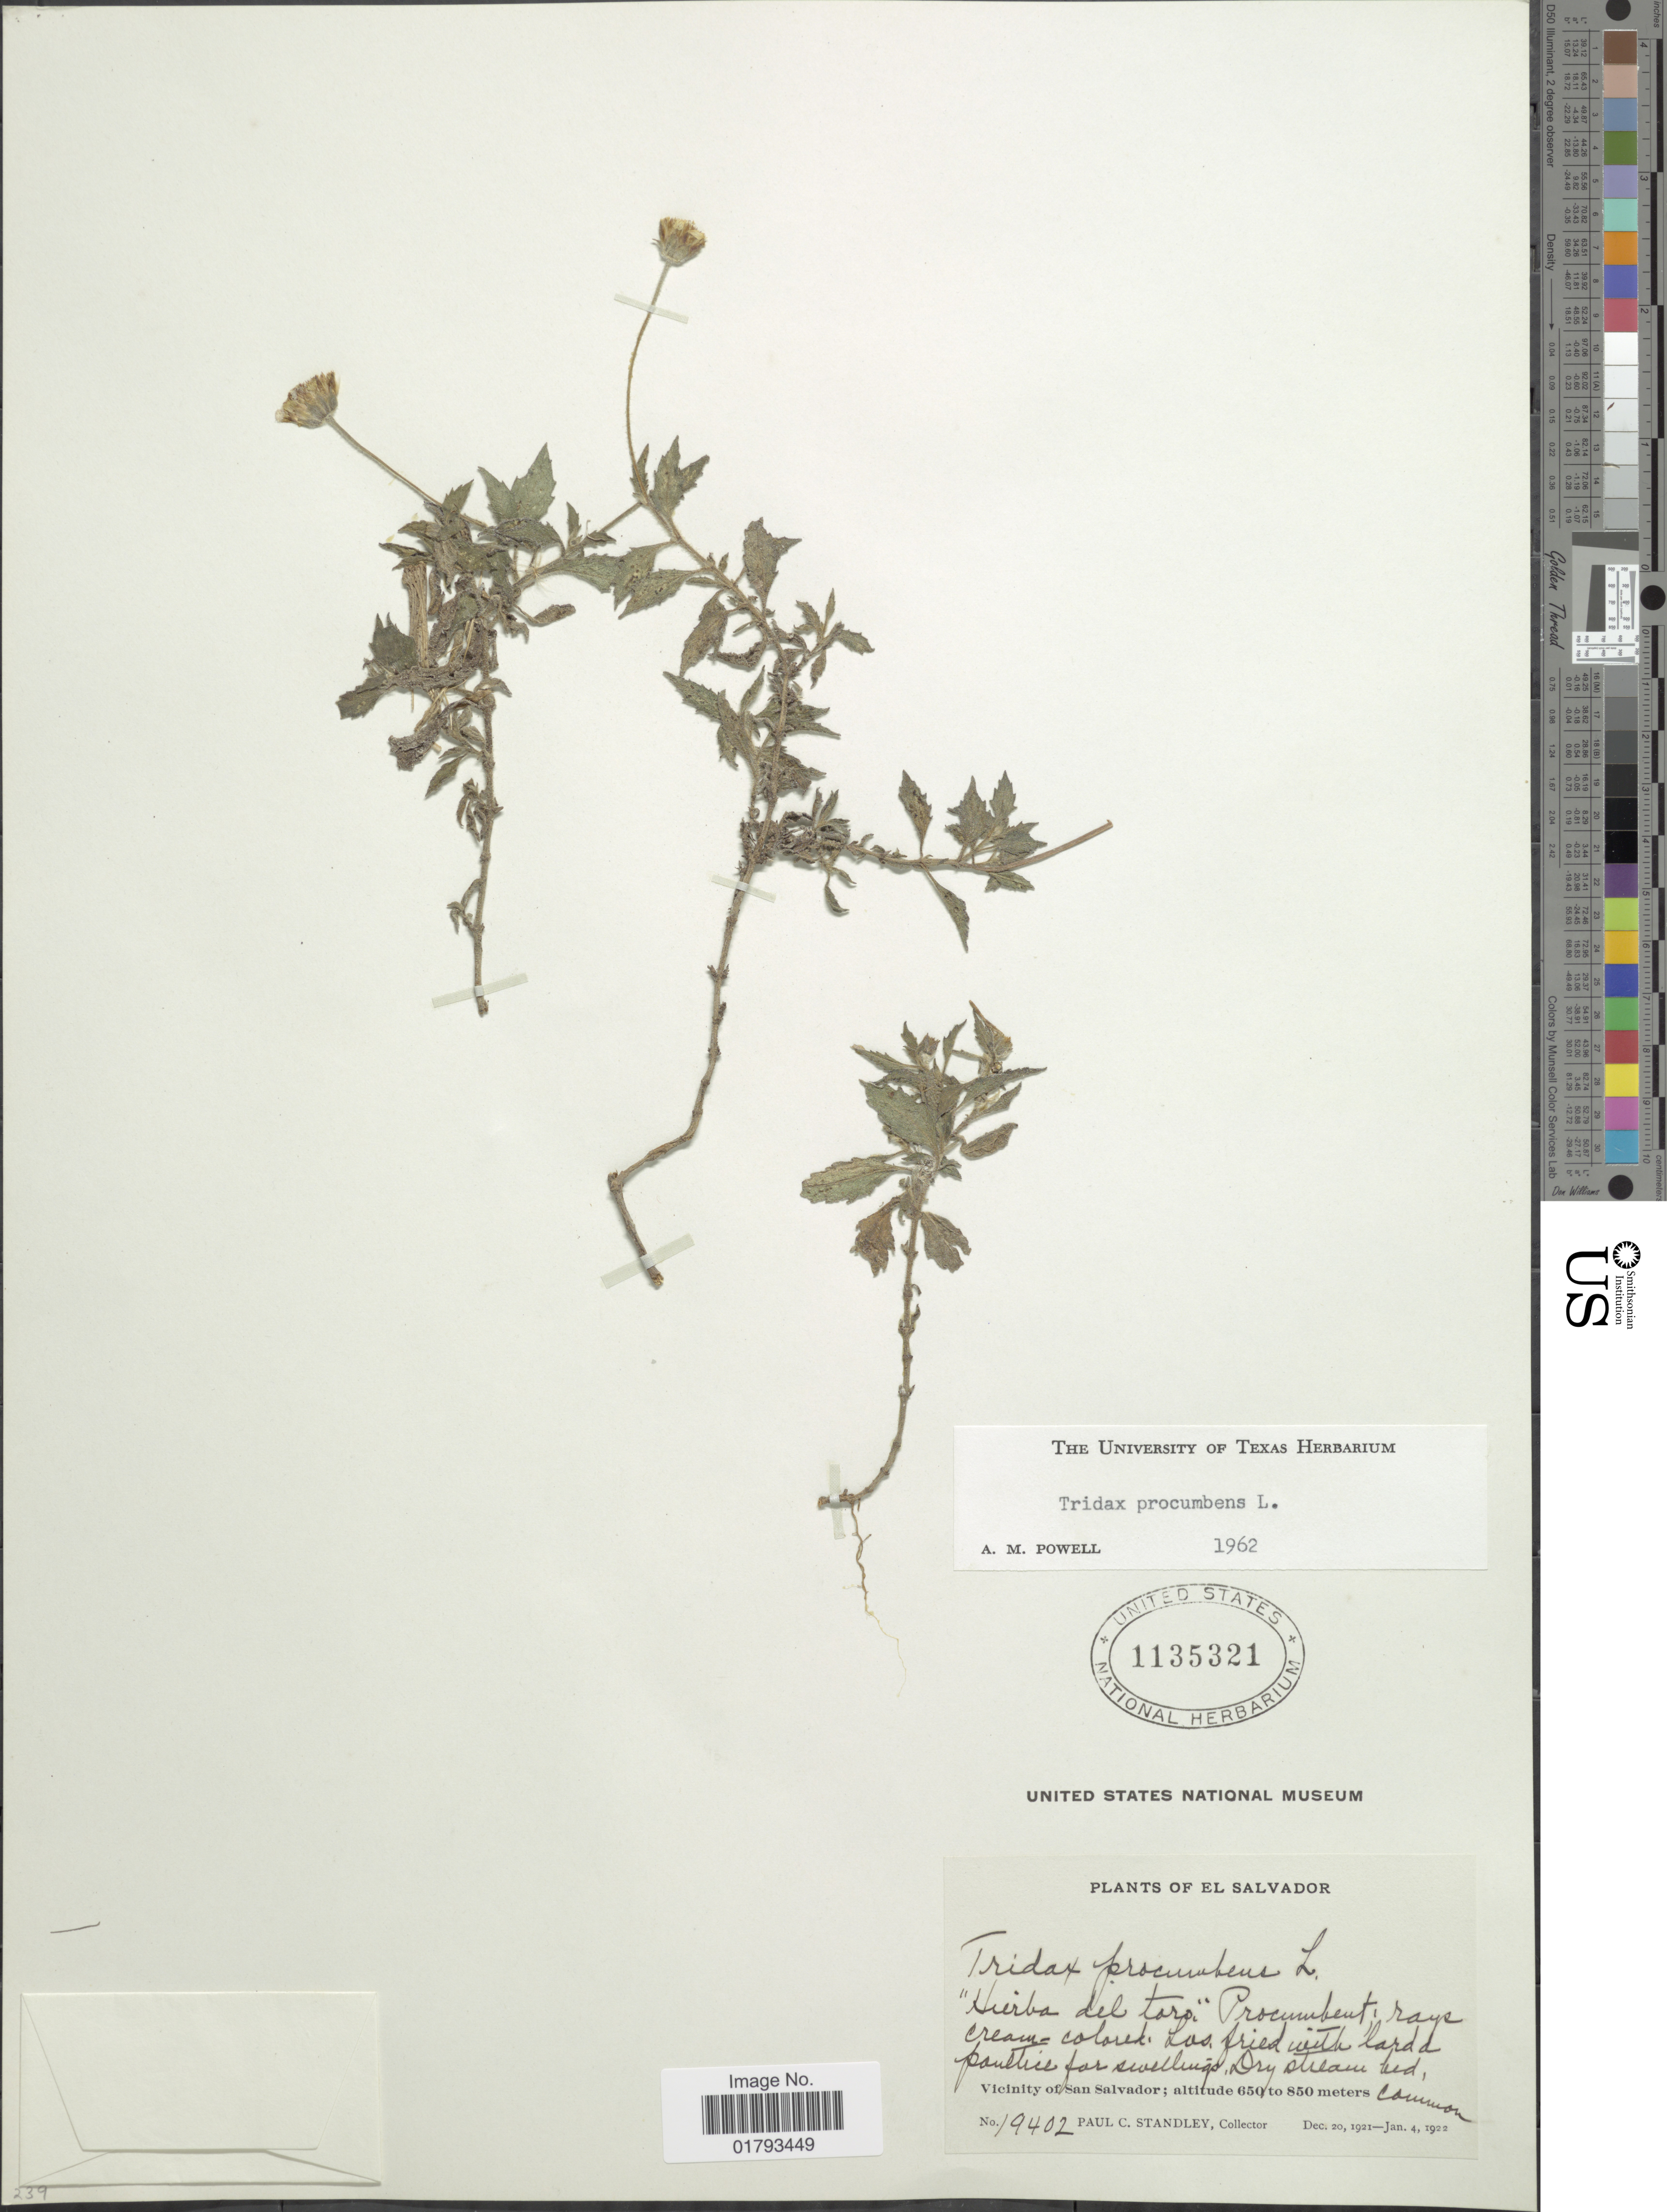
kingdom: Plantae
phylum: Tracheophyta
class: Magnoliopsida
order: Asterales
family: Asteraceae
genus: Tridax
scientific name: Tridax procumbens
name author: L.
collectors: P. C. Standley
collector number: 19402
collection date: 1921-12-20/1922-01-04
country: El Salvador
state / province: San Salvador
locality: Vicinity of San Salvador.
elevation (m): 650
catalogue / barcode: US 1135321